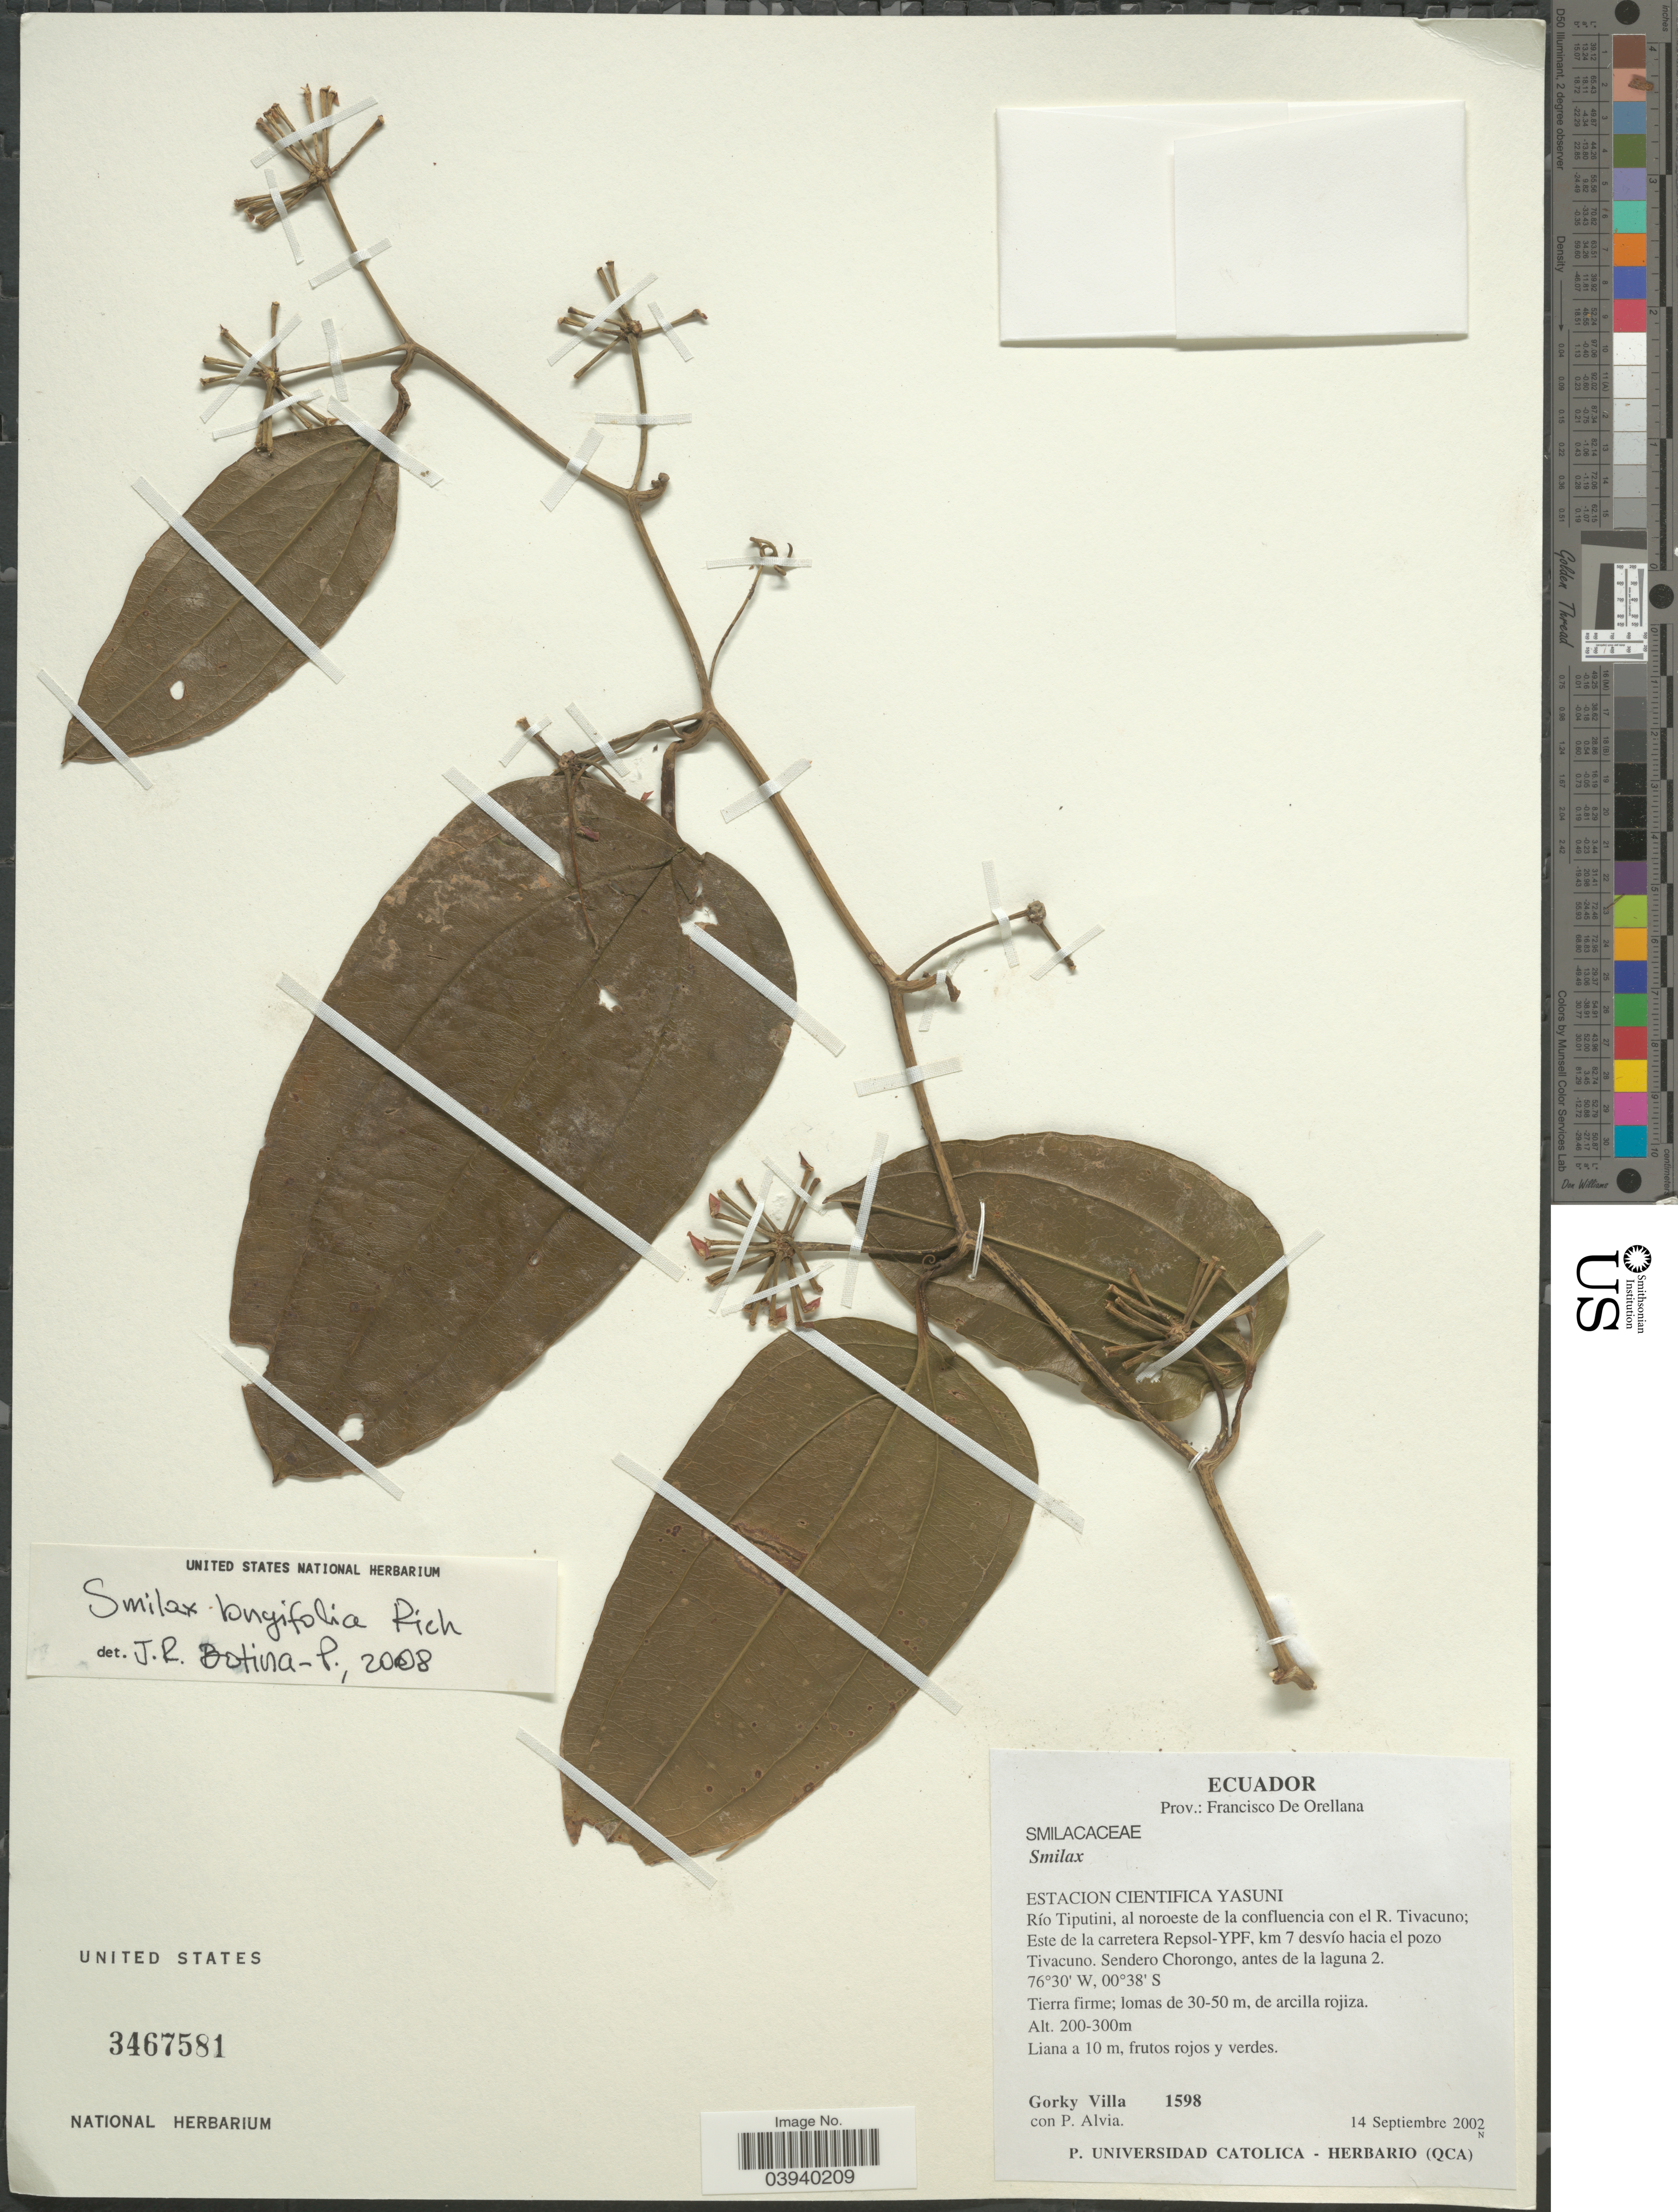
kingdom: Plantae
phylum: Tracheophyta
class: Liliopsida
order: Liliales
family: Smilacaceae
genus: Smilax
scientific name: Smilax longifolia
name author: Rich.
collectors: G. Villa & P. Alvia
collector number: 1598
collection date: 2002-09-14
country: Ecuador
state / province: Orellana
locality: Prov.: Francisco De Orellana. Estacion Cientifica Yasuni. Río Tiputini, al noroeste de la confluencia con el R. Tivacuno; Este de la carretera Repsol-YPF, km 7 desvío hacia el pozo Tivacuno. Sendero Chorongo, antes de la laguna 2.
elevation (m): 200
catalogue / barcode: US 3467581